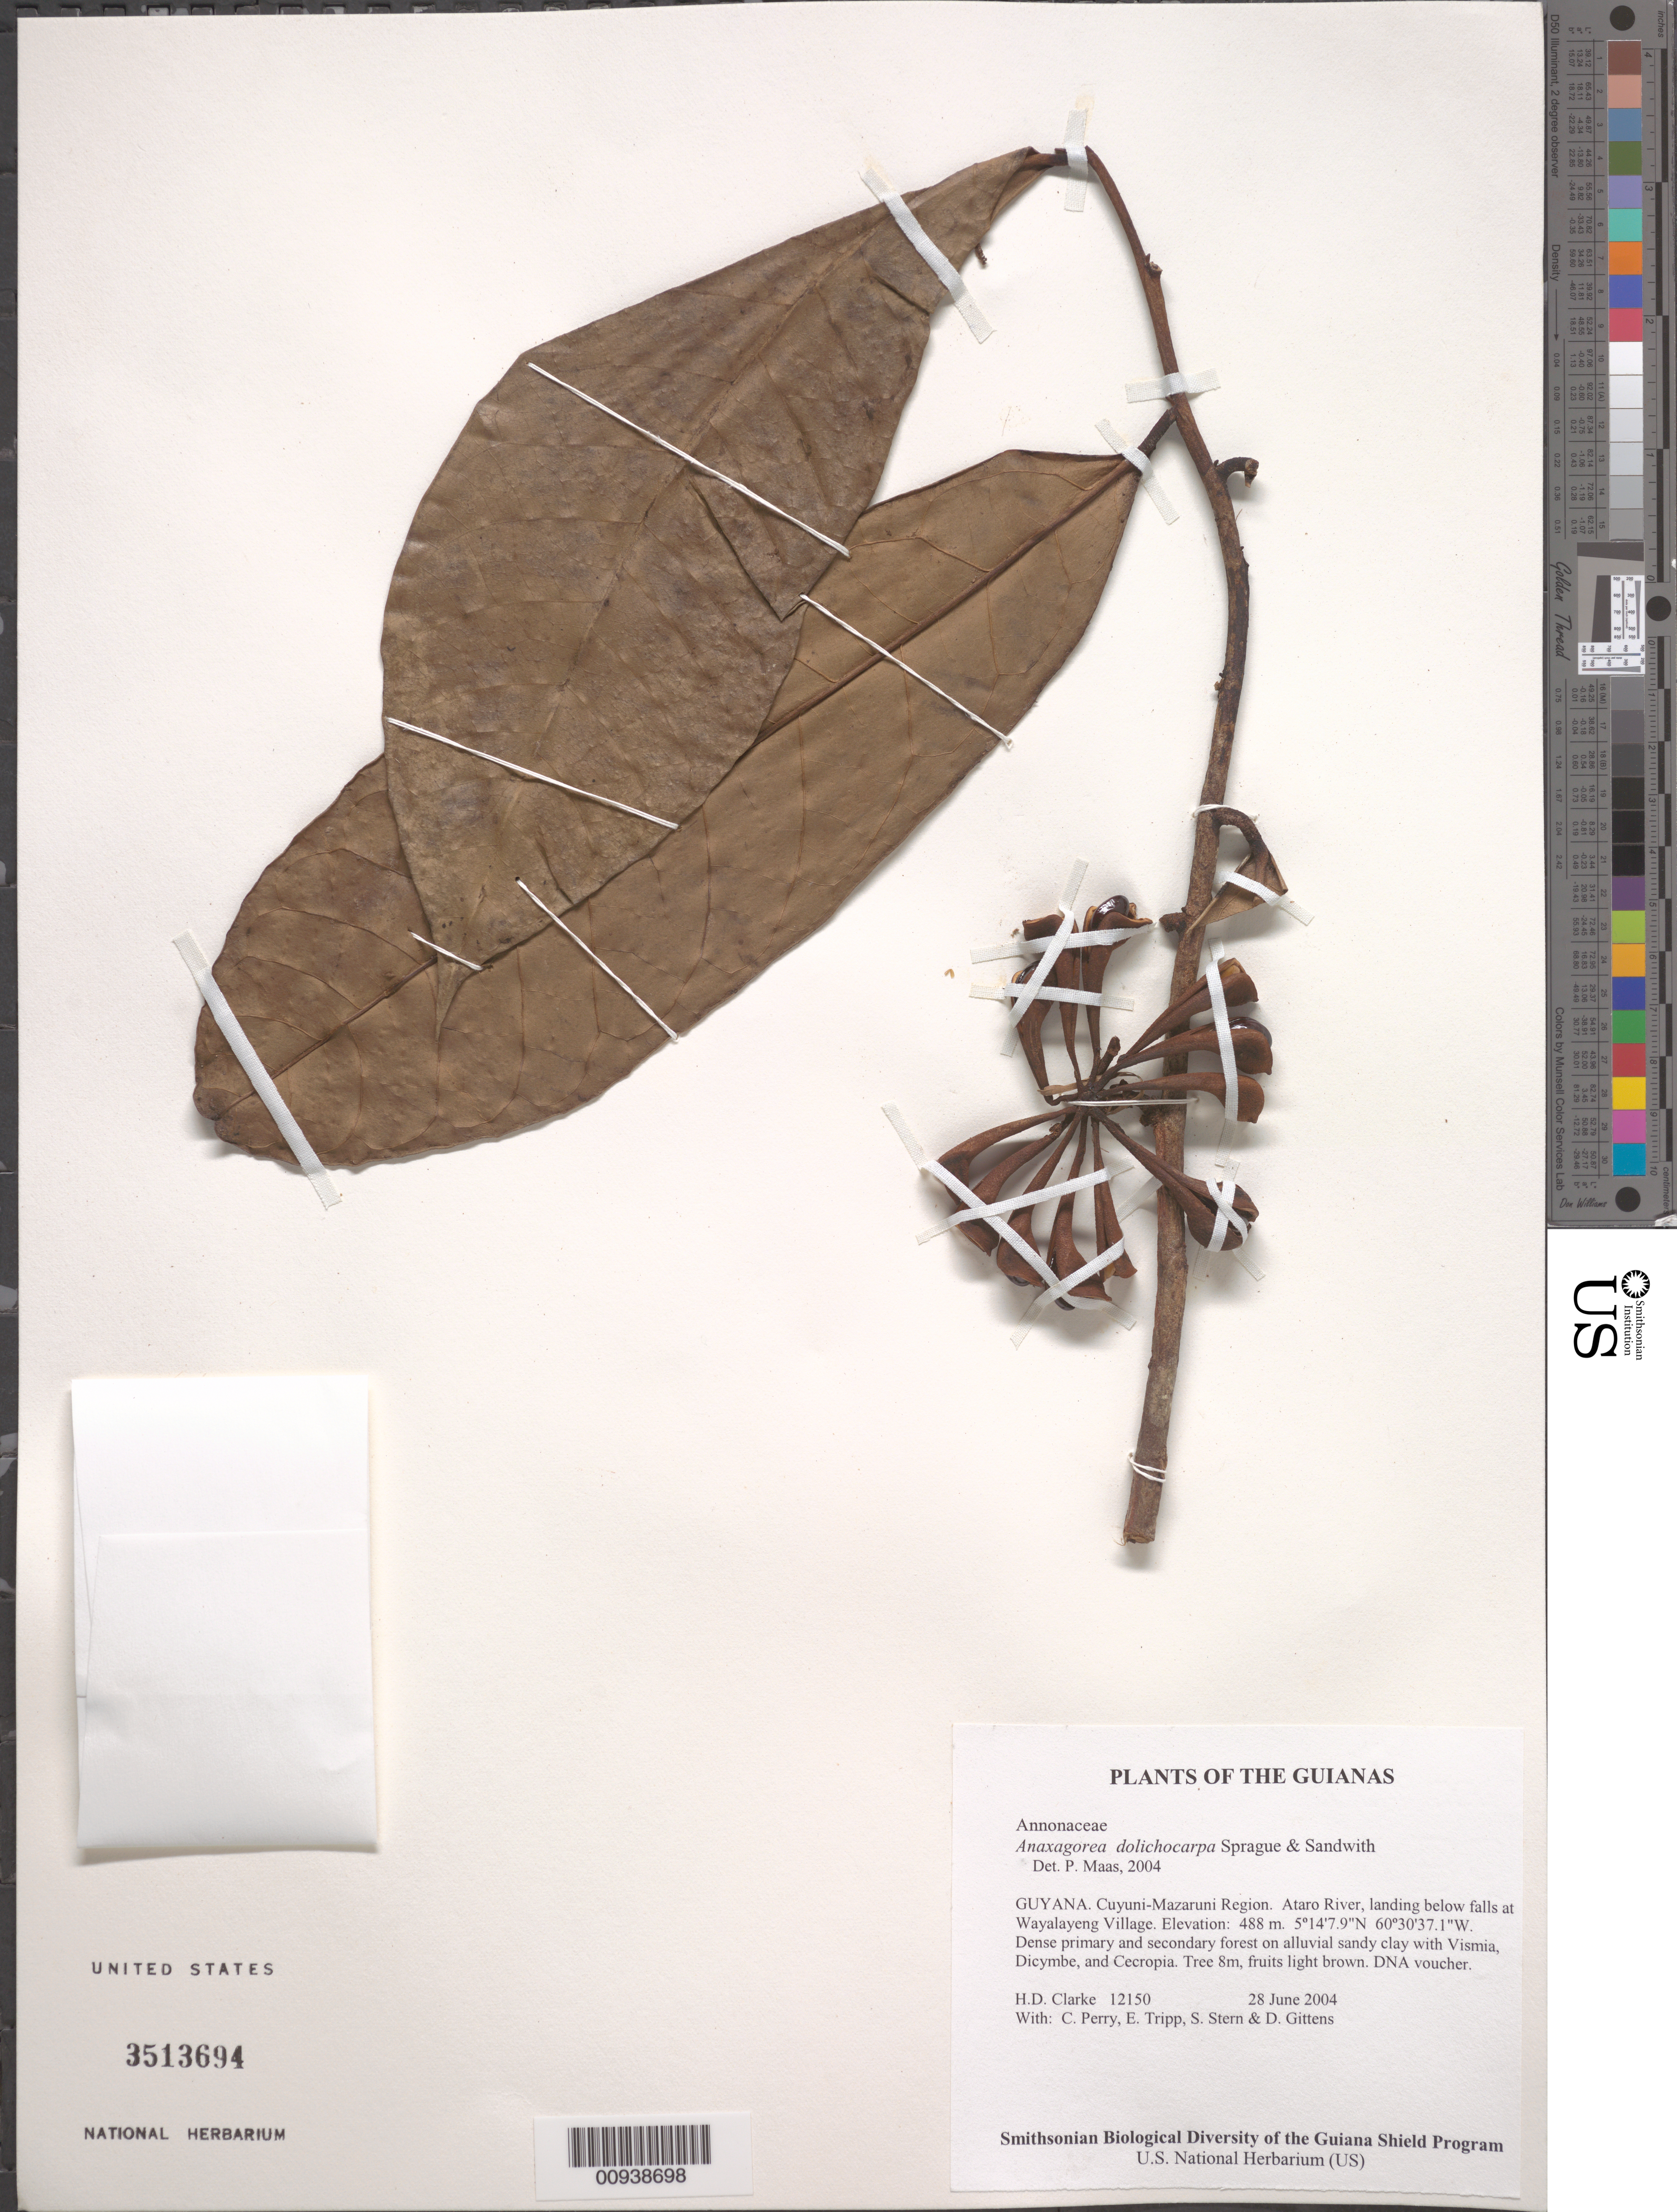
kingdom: Plantae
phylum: Tracheophyta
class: Magnoliopsida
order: Magnoliales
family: Annonaceae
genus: Anaxagorea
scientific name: Anaxagorea dolichocarpa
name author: Sprague & Sandwith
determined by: Maas, Paul J. M.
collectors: H. D. Clarke, C. Perry, E. Tripp, S. R. Stern & D. Gittens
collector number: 12150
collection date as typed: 28 June 2004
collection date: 2004-06-28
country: Guyana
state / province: Cuyuni-Mazaruni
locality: Ataro River, landing below falls at Wayalayeng Village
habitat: Dense primary and secondary forest on alluvial sandy clay with Vismia, Dicymbe, and Cecropia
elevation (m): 488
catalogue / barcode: US 3513694